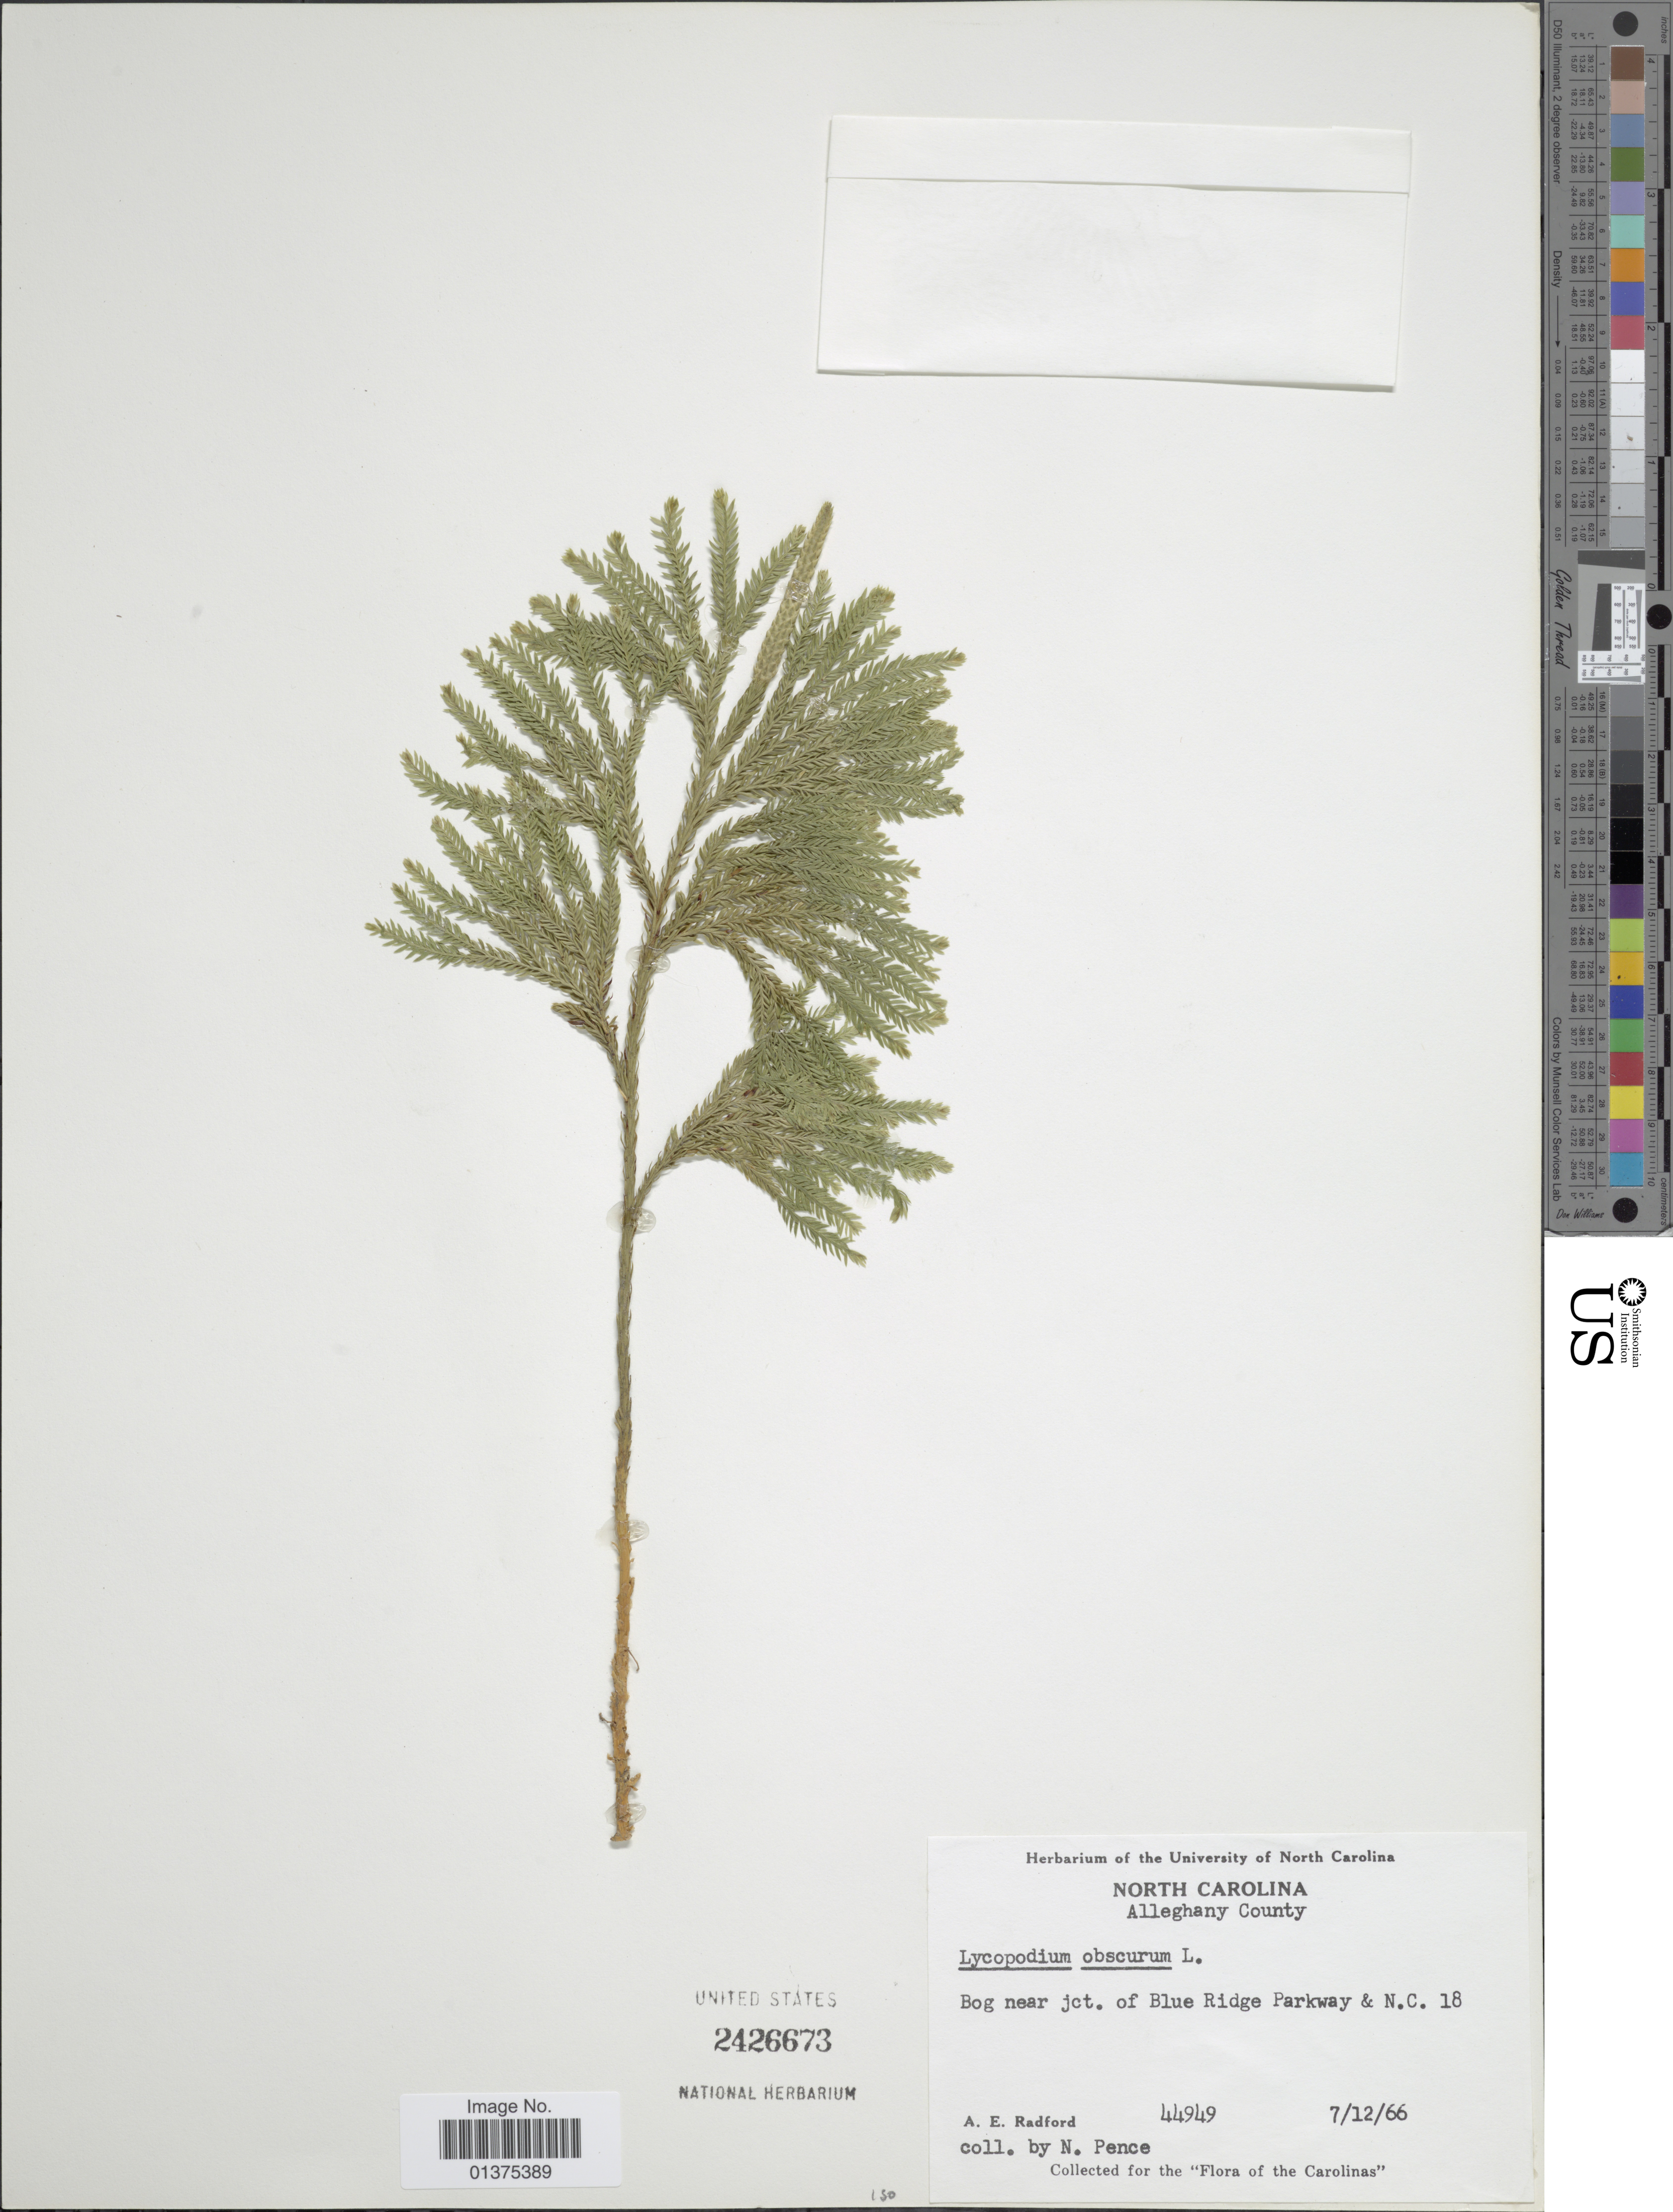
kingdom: Plantae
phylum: Tracheophyta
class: Lycopodiopsida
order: Lycopodiales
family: Lycopodiaceae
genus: Dendrolycopodium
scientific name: Dendrolycopodium hickeyi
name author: (W.H. Wagner et al.) A. Haines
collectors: N. Pence & A. E. Radford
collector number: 44949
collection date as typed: Transcribed d/m/y: 7/12/66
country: United States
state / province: North Carolina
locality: Alleghany County, Bog near jct. of Blue Ridge Parkway & N.C. 18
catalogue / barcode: US 2426673